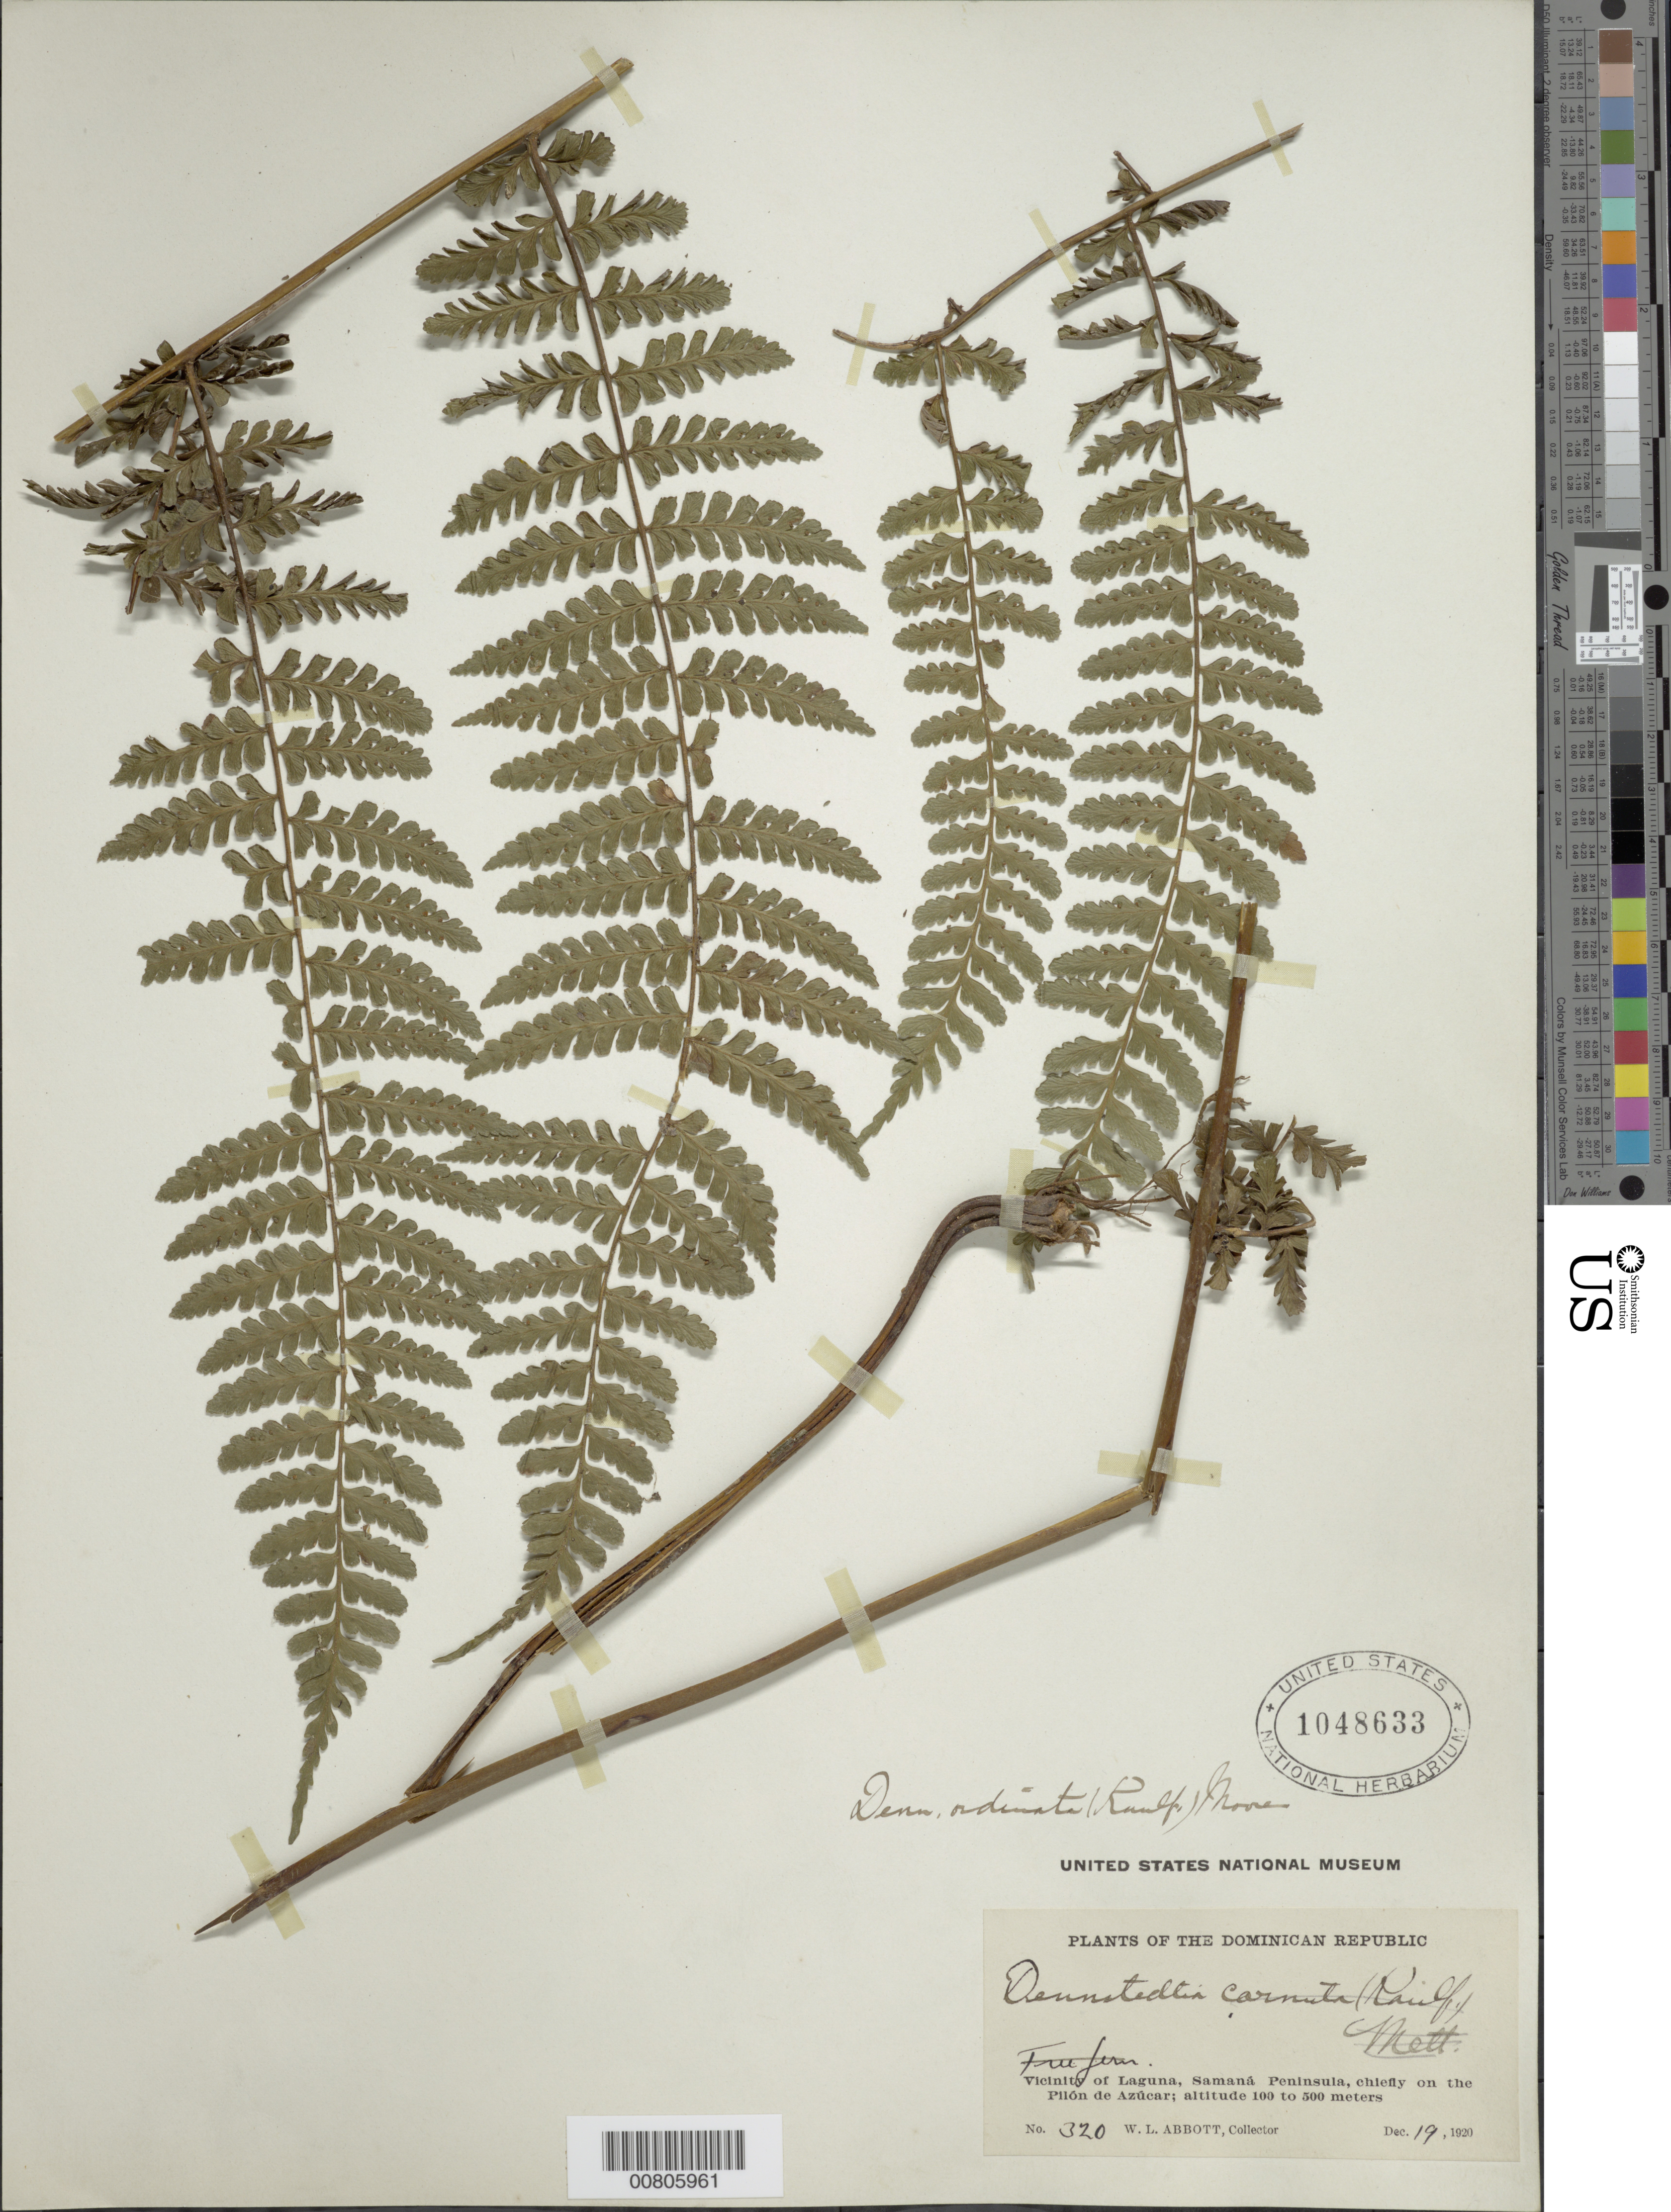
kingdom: Plantae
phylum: Tracheophyta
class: Polypodiopsida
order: Polypodiales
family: Dennstaedtiaceae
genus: Dennstaedtia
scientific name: Dennstaedtia dissecta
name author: (Sw.) T. Moore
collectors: W. L. Abbott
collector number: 320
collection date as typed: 19 Dec 1920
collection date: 1920-12-19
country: Dominican Republic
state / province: Samana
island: Hispaniola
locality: Laguna, Samaná Peninsula, chiefly on the Pilón de Azúcar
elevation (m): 100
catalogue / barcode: US 1048633